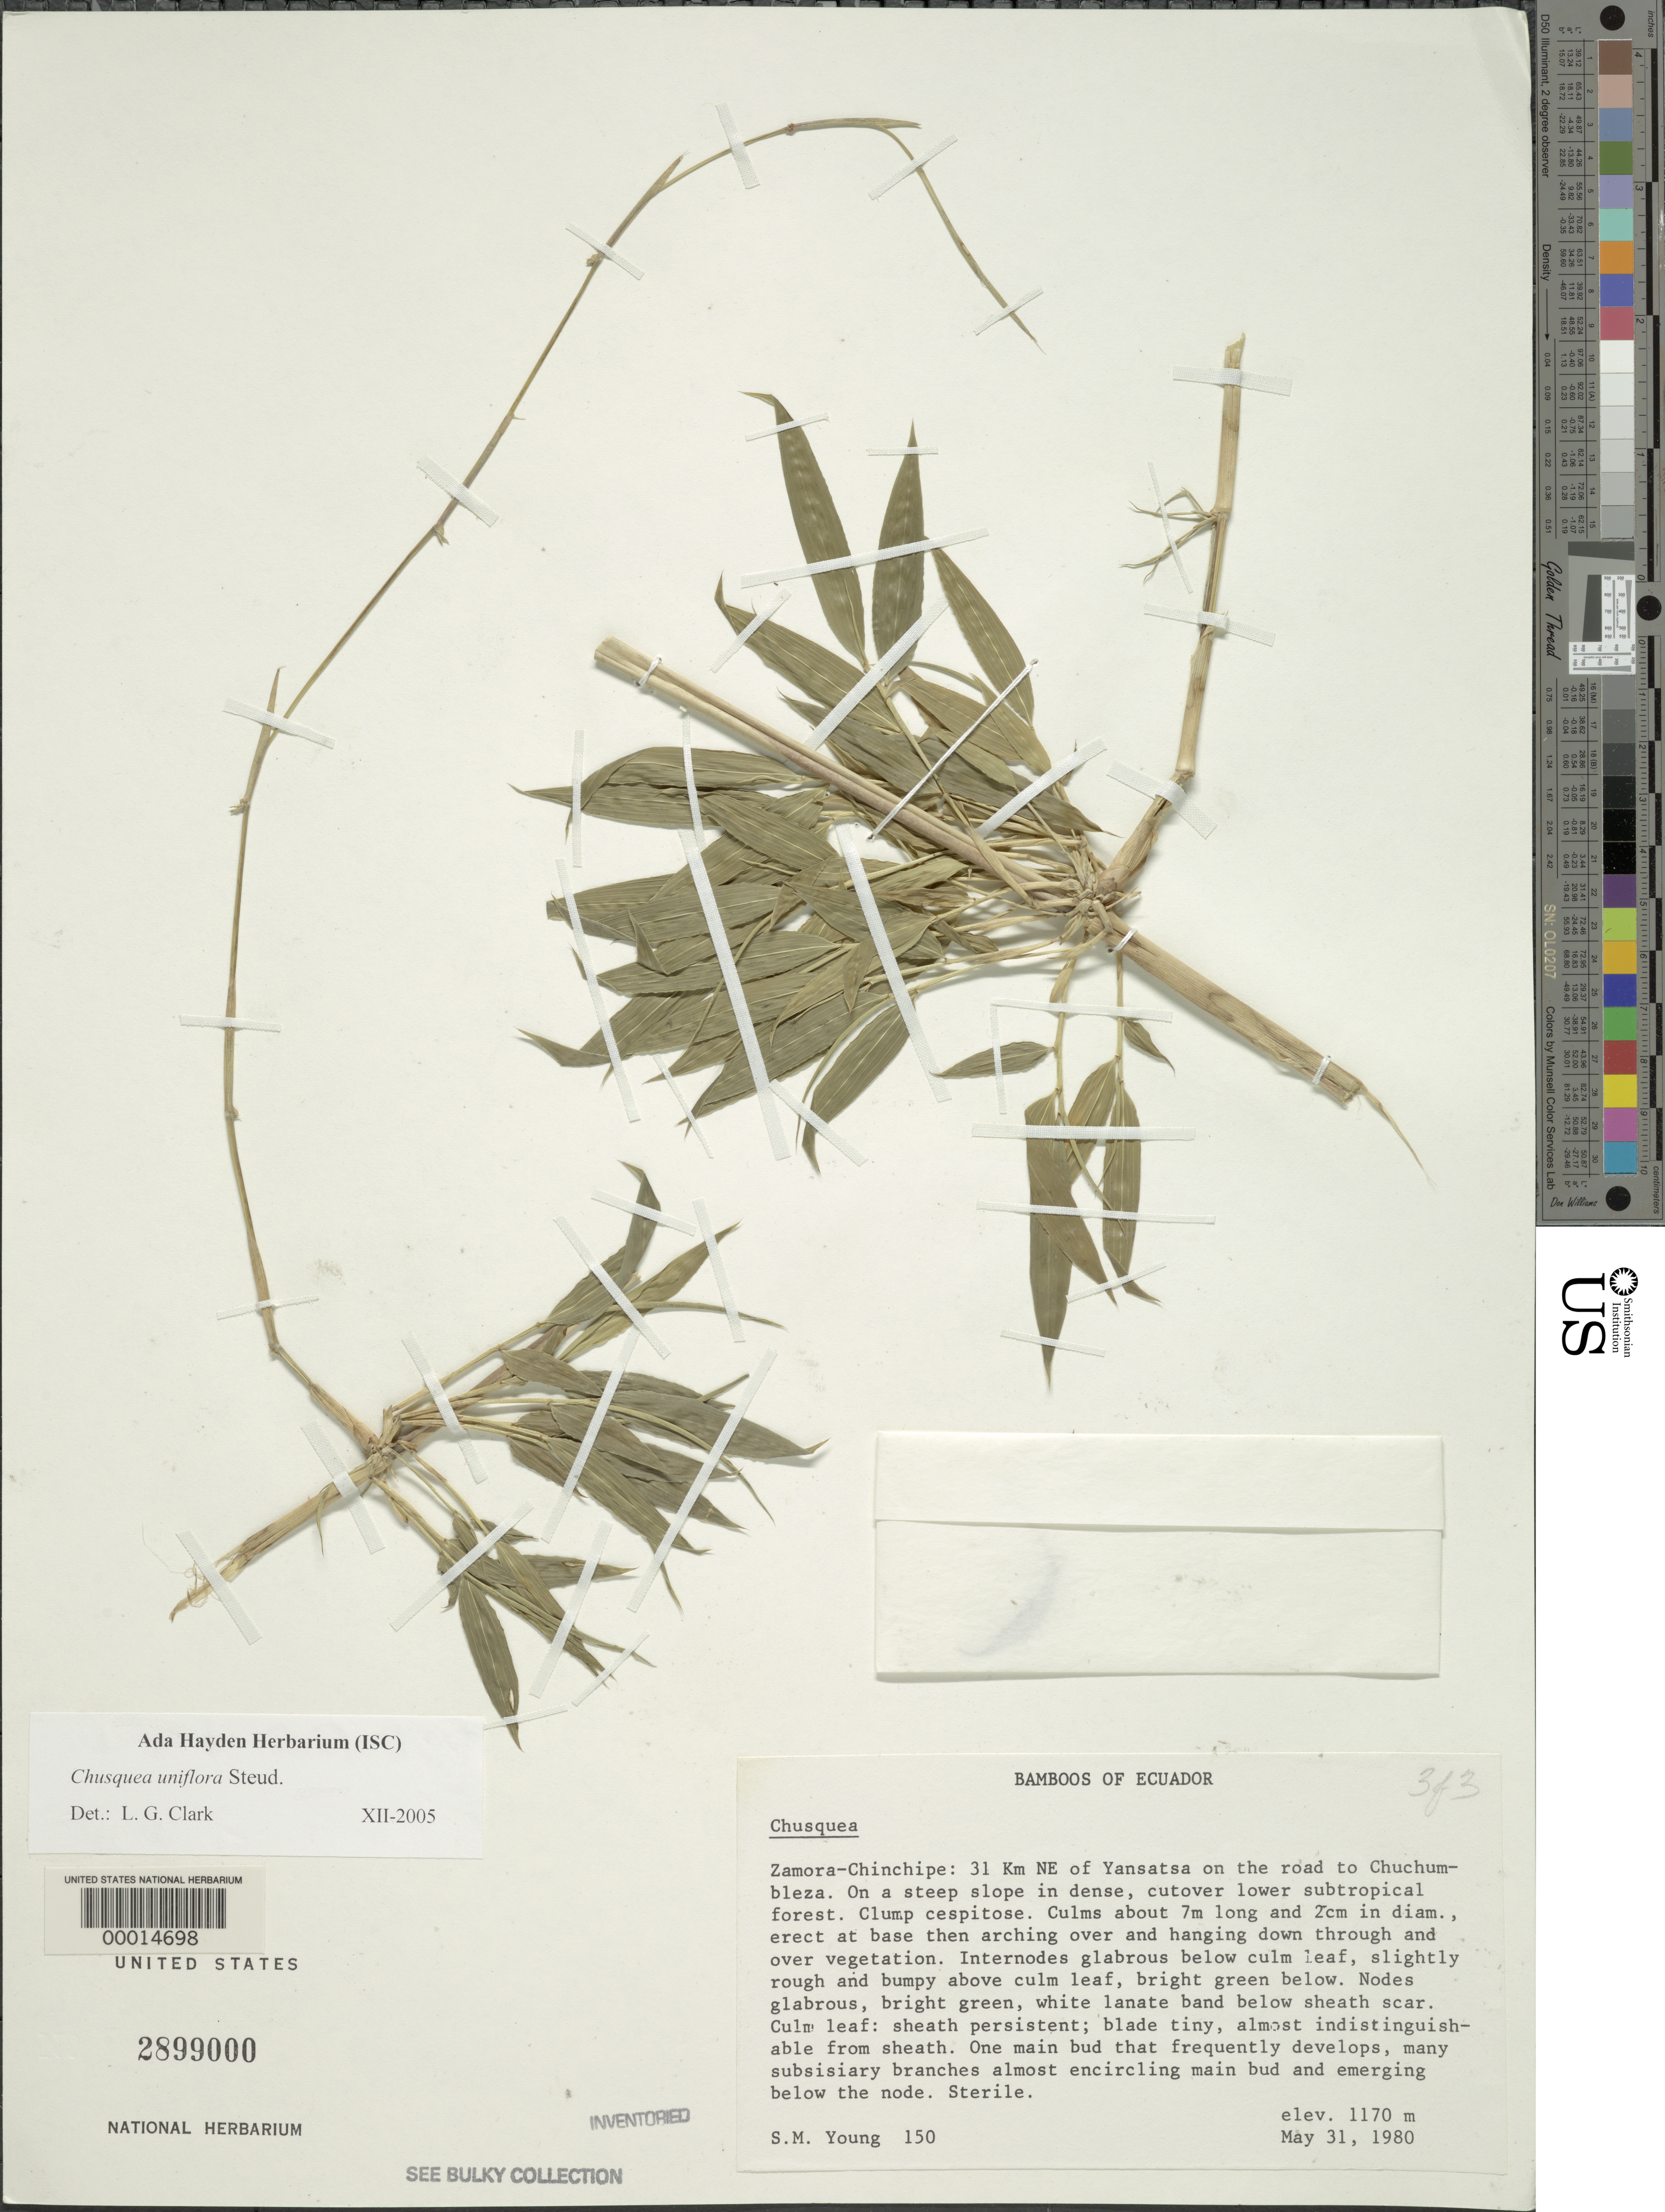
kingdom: Plantae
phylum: Tracheophyta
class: Liliopsida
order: Poales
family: Poaceae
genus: Chusquea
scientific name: Chusquea uniflora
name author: Steud.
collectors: S. Young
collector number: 150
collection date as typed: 31 May 1980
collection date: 1980-05-31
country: Ecuador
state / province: Zamora-Chinchipe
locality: Yansatsa to Chuchumbleza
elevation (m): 1170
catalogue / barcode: US 2899000